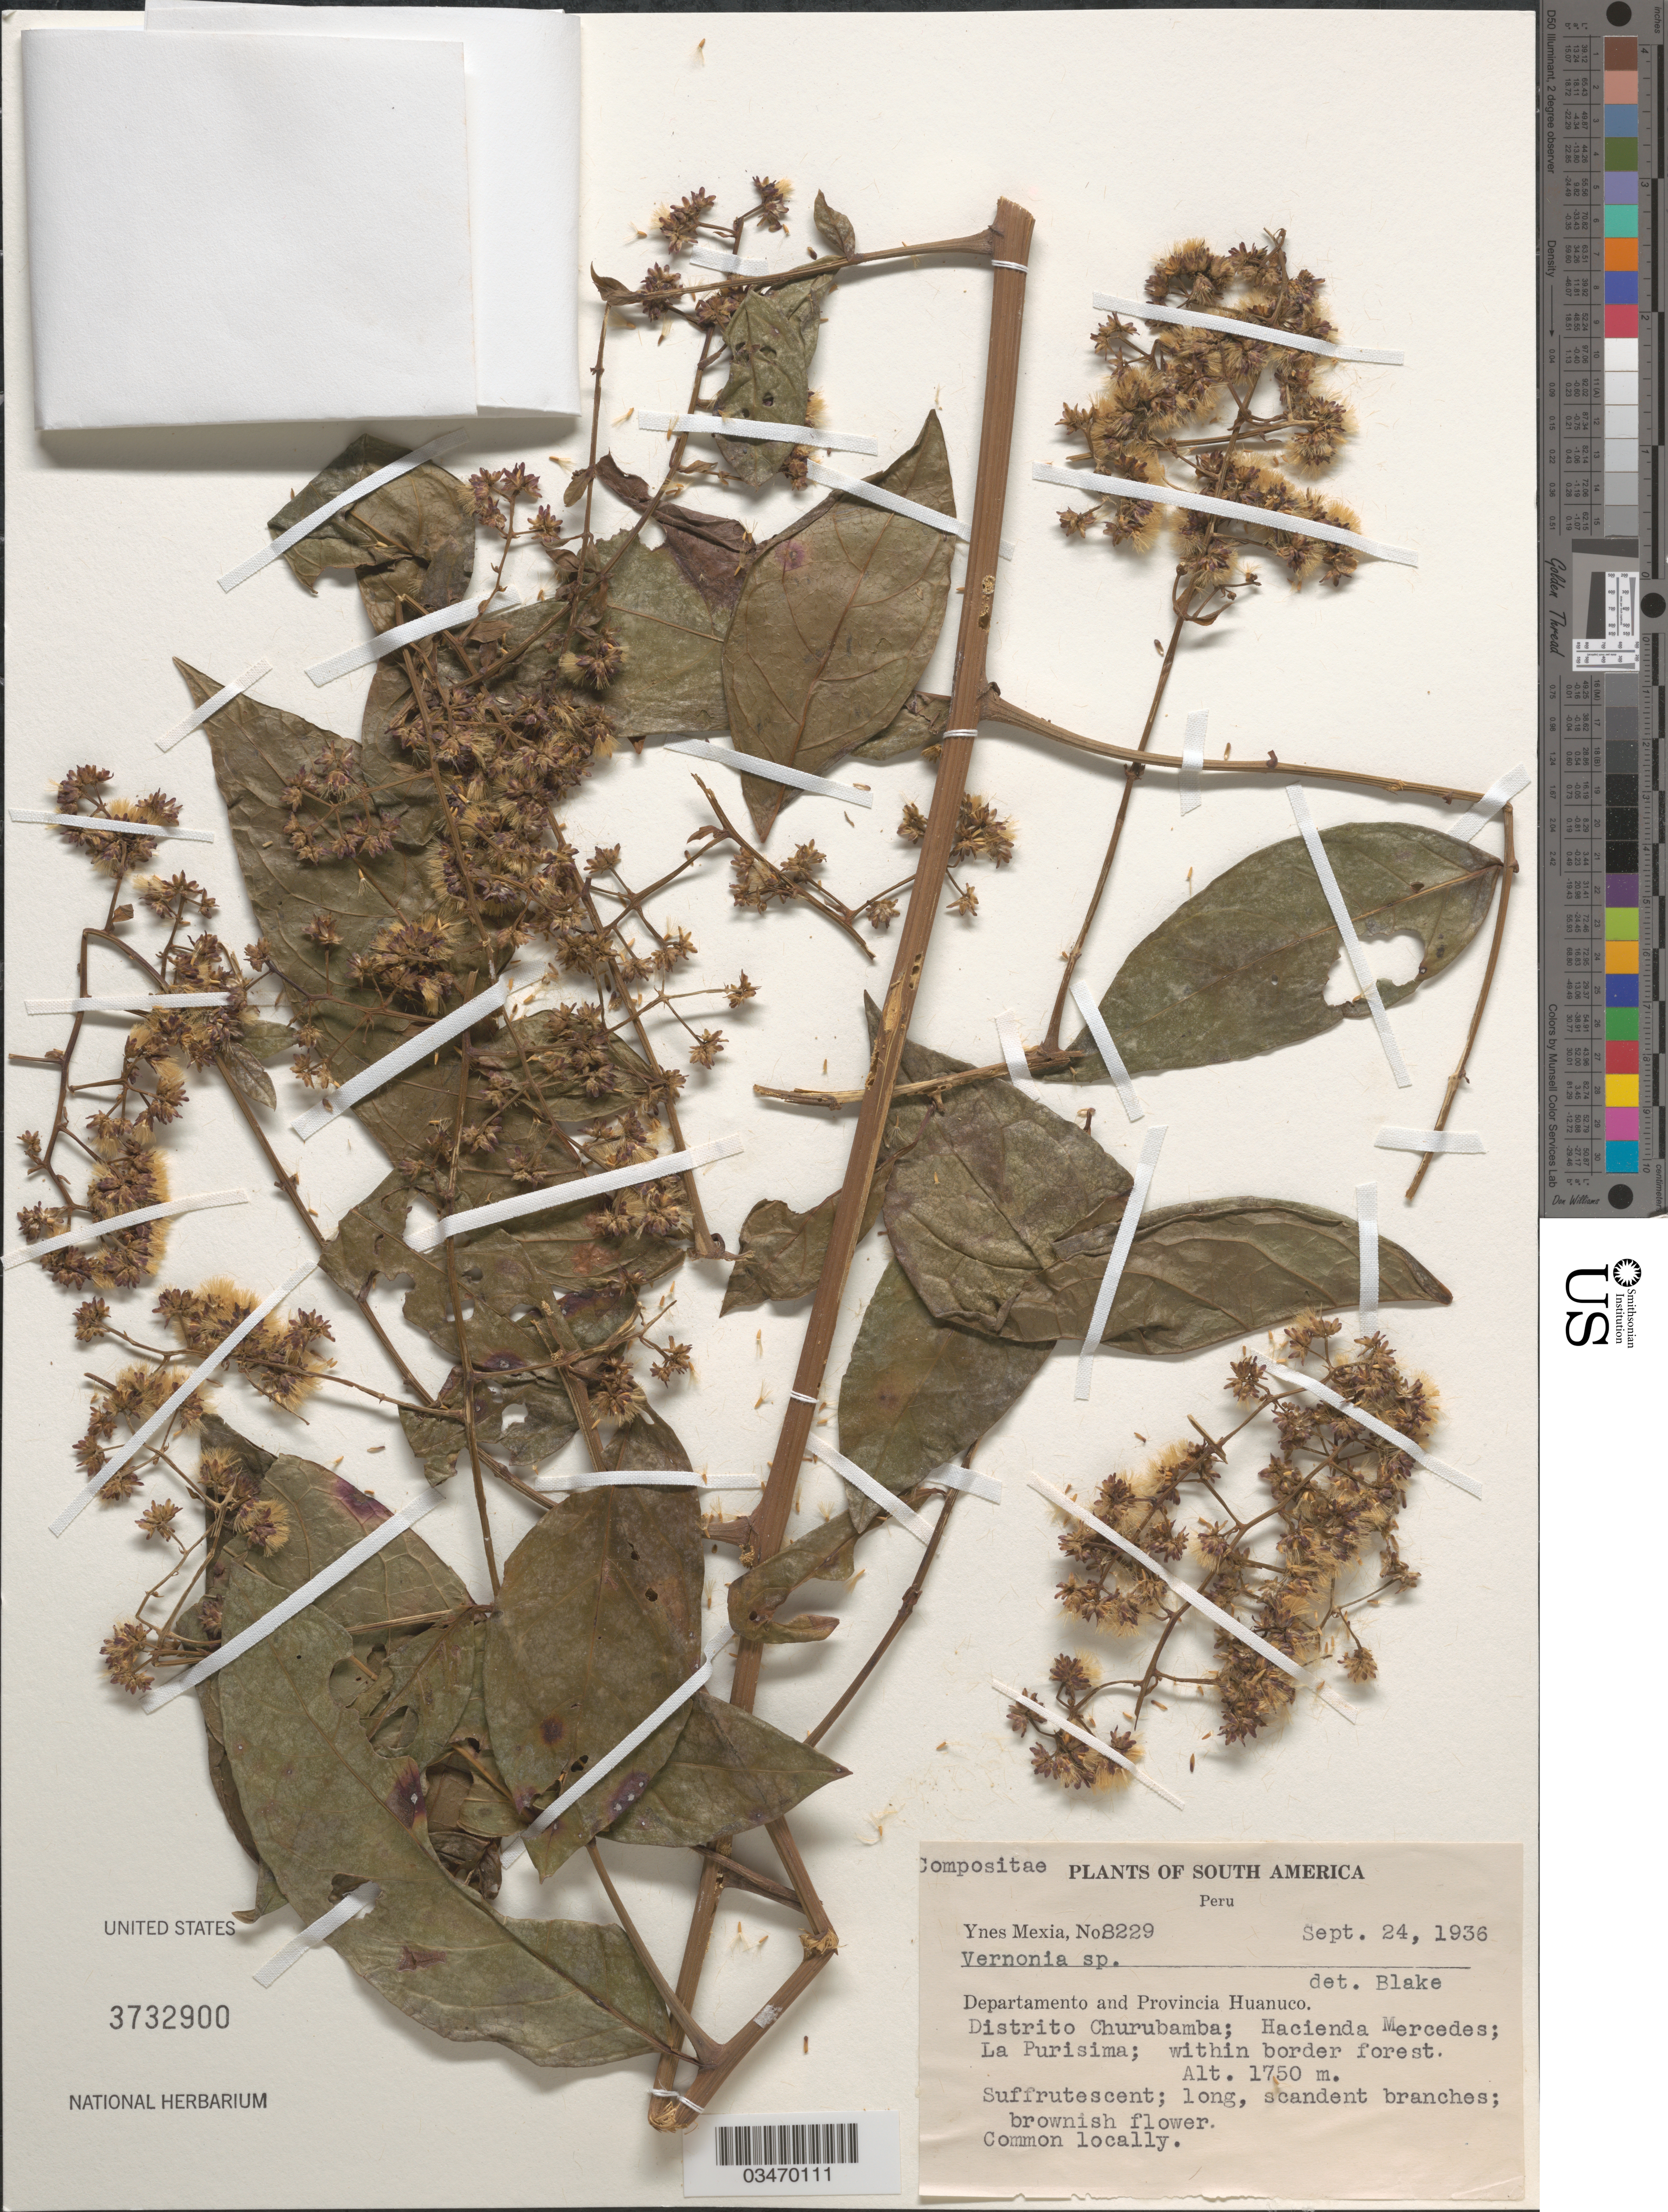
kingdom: Plantae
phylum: Tracheophyta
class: Magnoliopsida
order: Asterales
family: Asteraceae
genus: Vernonia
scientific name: Vernonia sp.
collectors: Y. Mexia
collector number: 8229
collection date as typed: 24 Sep 1936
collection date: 1936-09-24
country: Peru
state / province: Huánuco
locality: Churubamba [District?], Hacienda Mercedes, La Purísima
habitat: within border of forest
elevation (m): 1750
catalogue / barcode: US 3732900